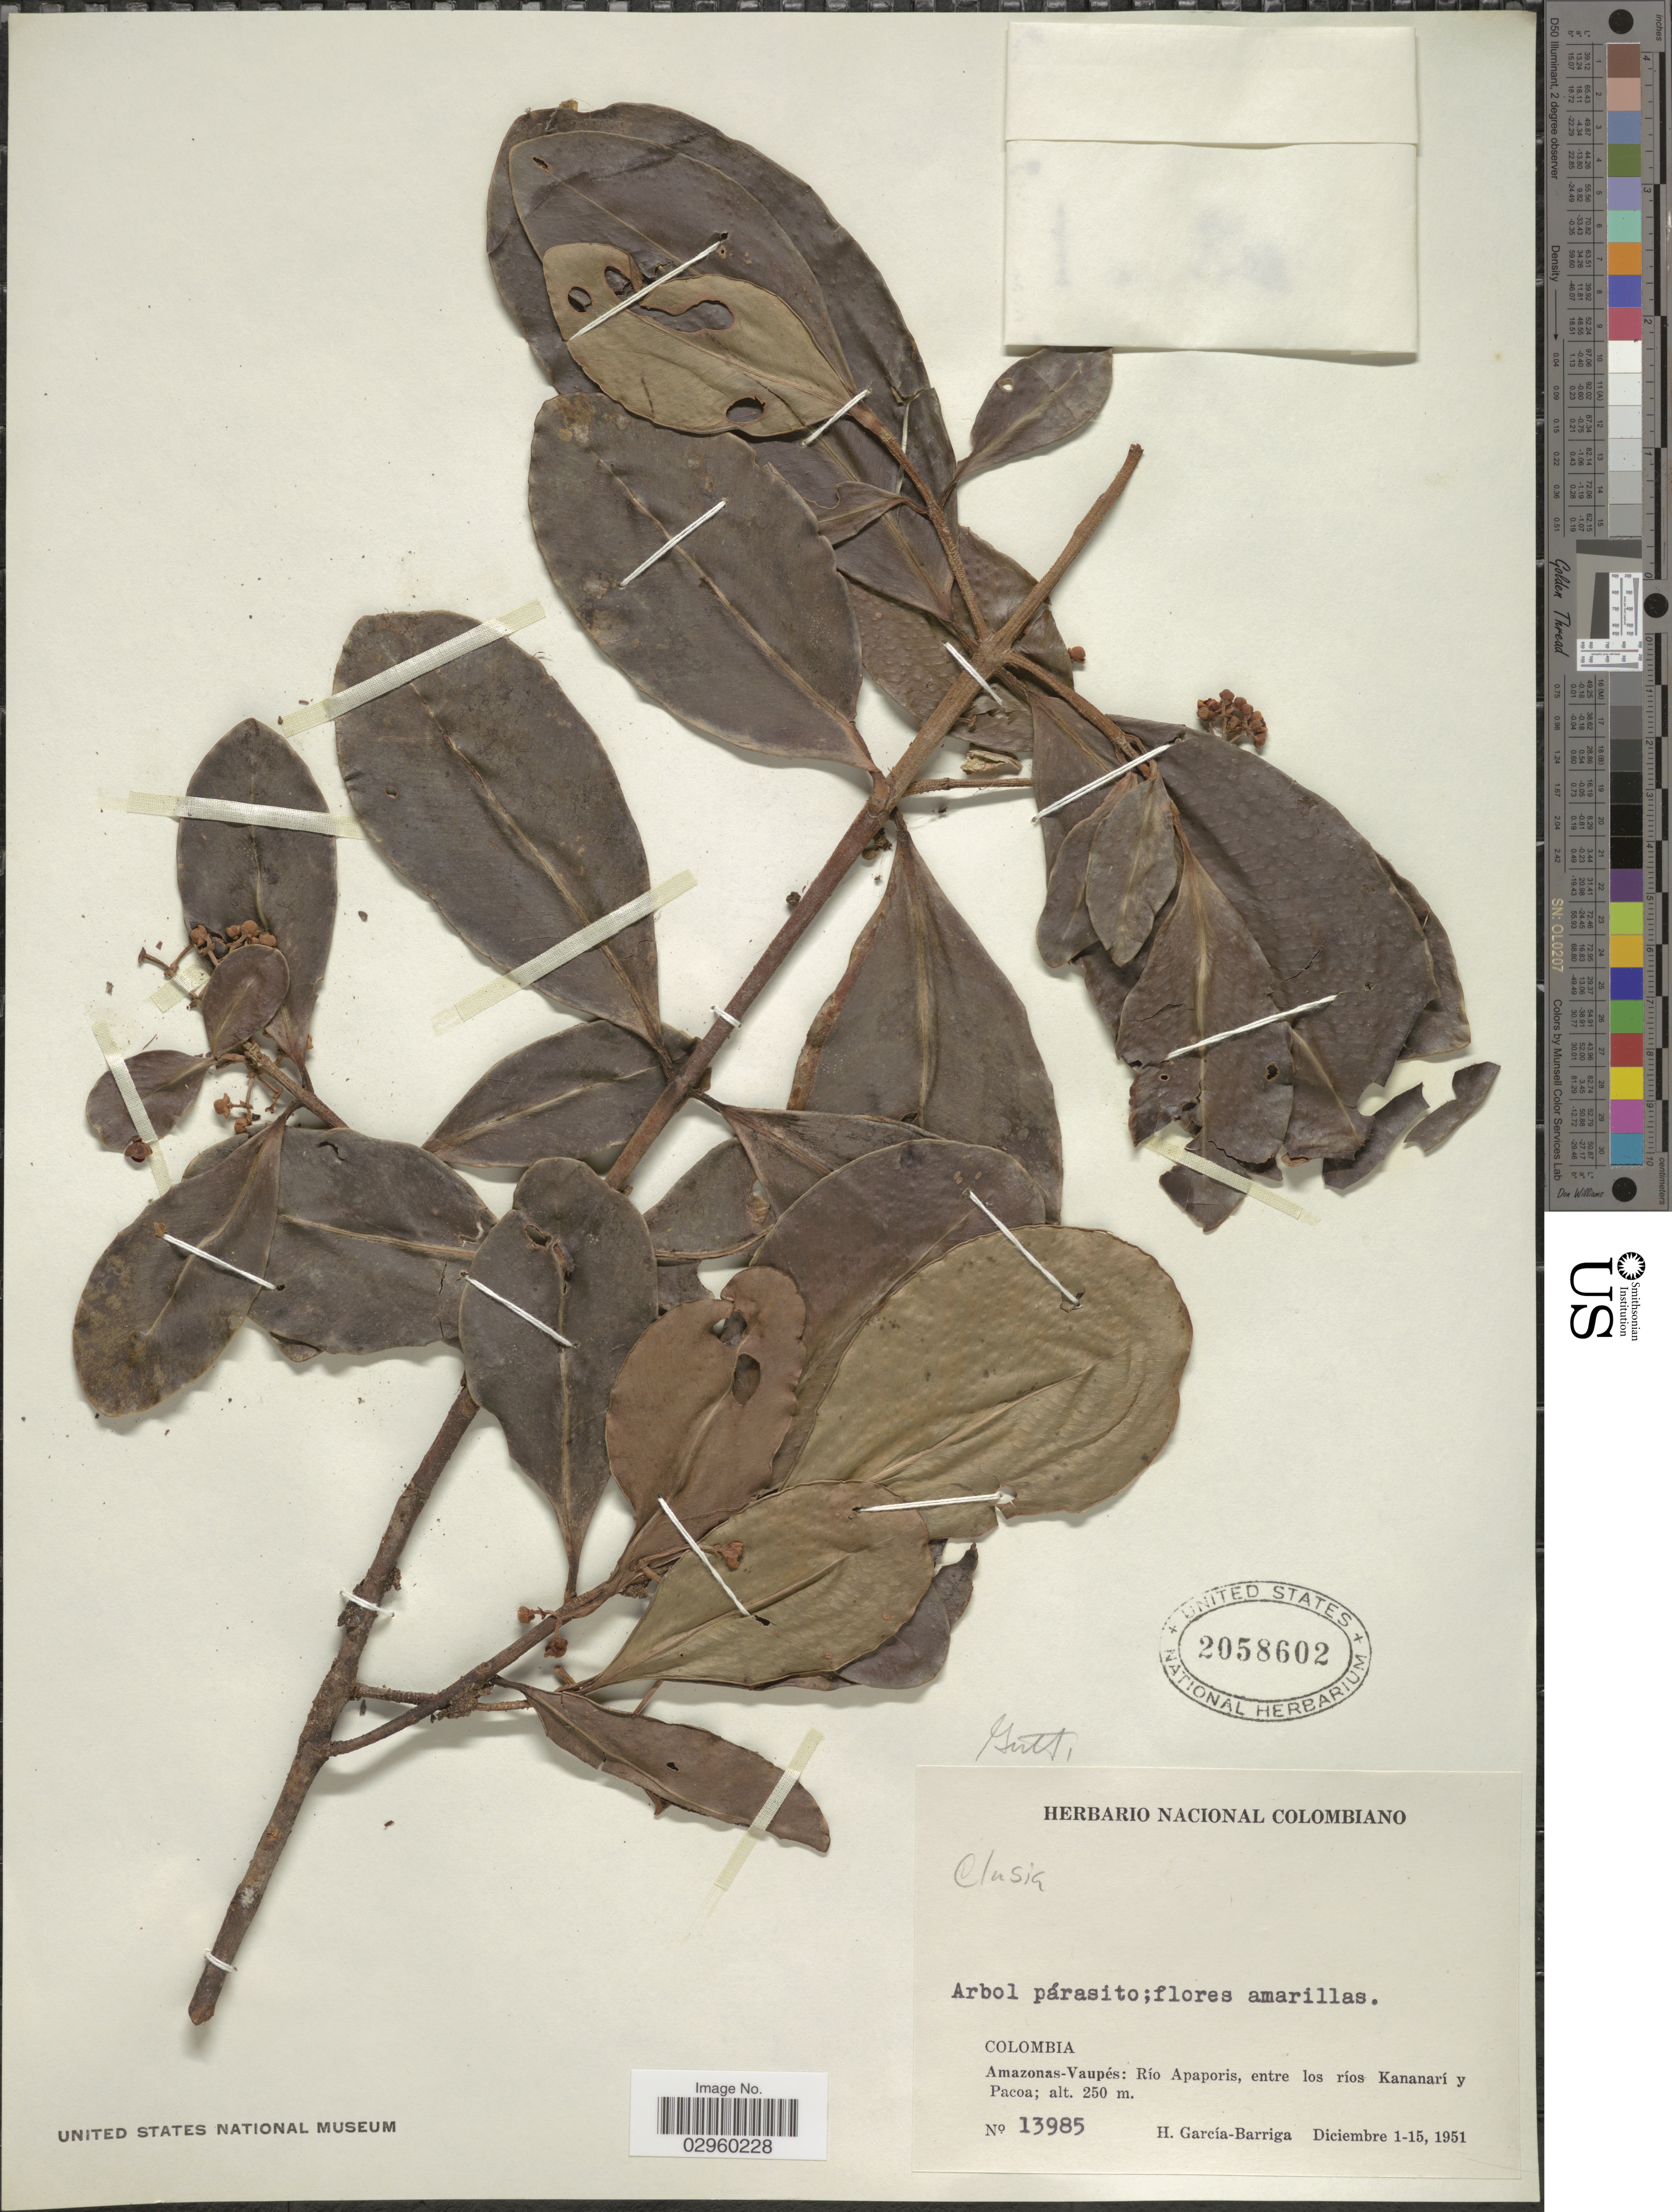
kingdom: Plantae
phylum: Tracheophyta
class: Magnoliopsida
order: Malpighiales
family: Clusiaceae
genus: Clusia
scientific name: Clusia sp.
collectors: H. García Barriga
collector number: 13985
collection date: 1951-12-01/1951-12-15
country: Colombia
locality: Amazonas-Vaupés: Rio Apaporis, entre los ríos Kananarí y Pacoa.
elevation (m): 250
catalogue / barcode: US 2058602